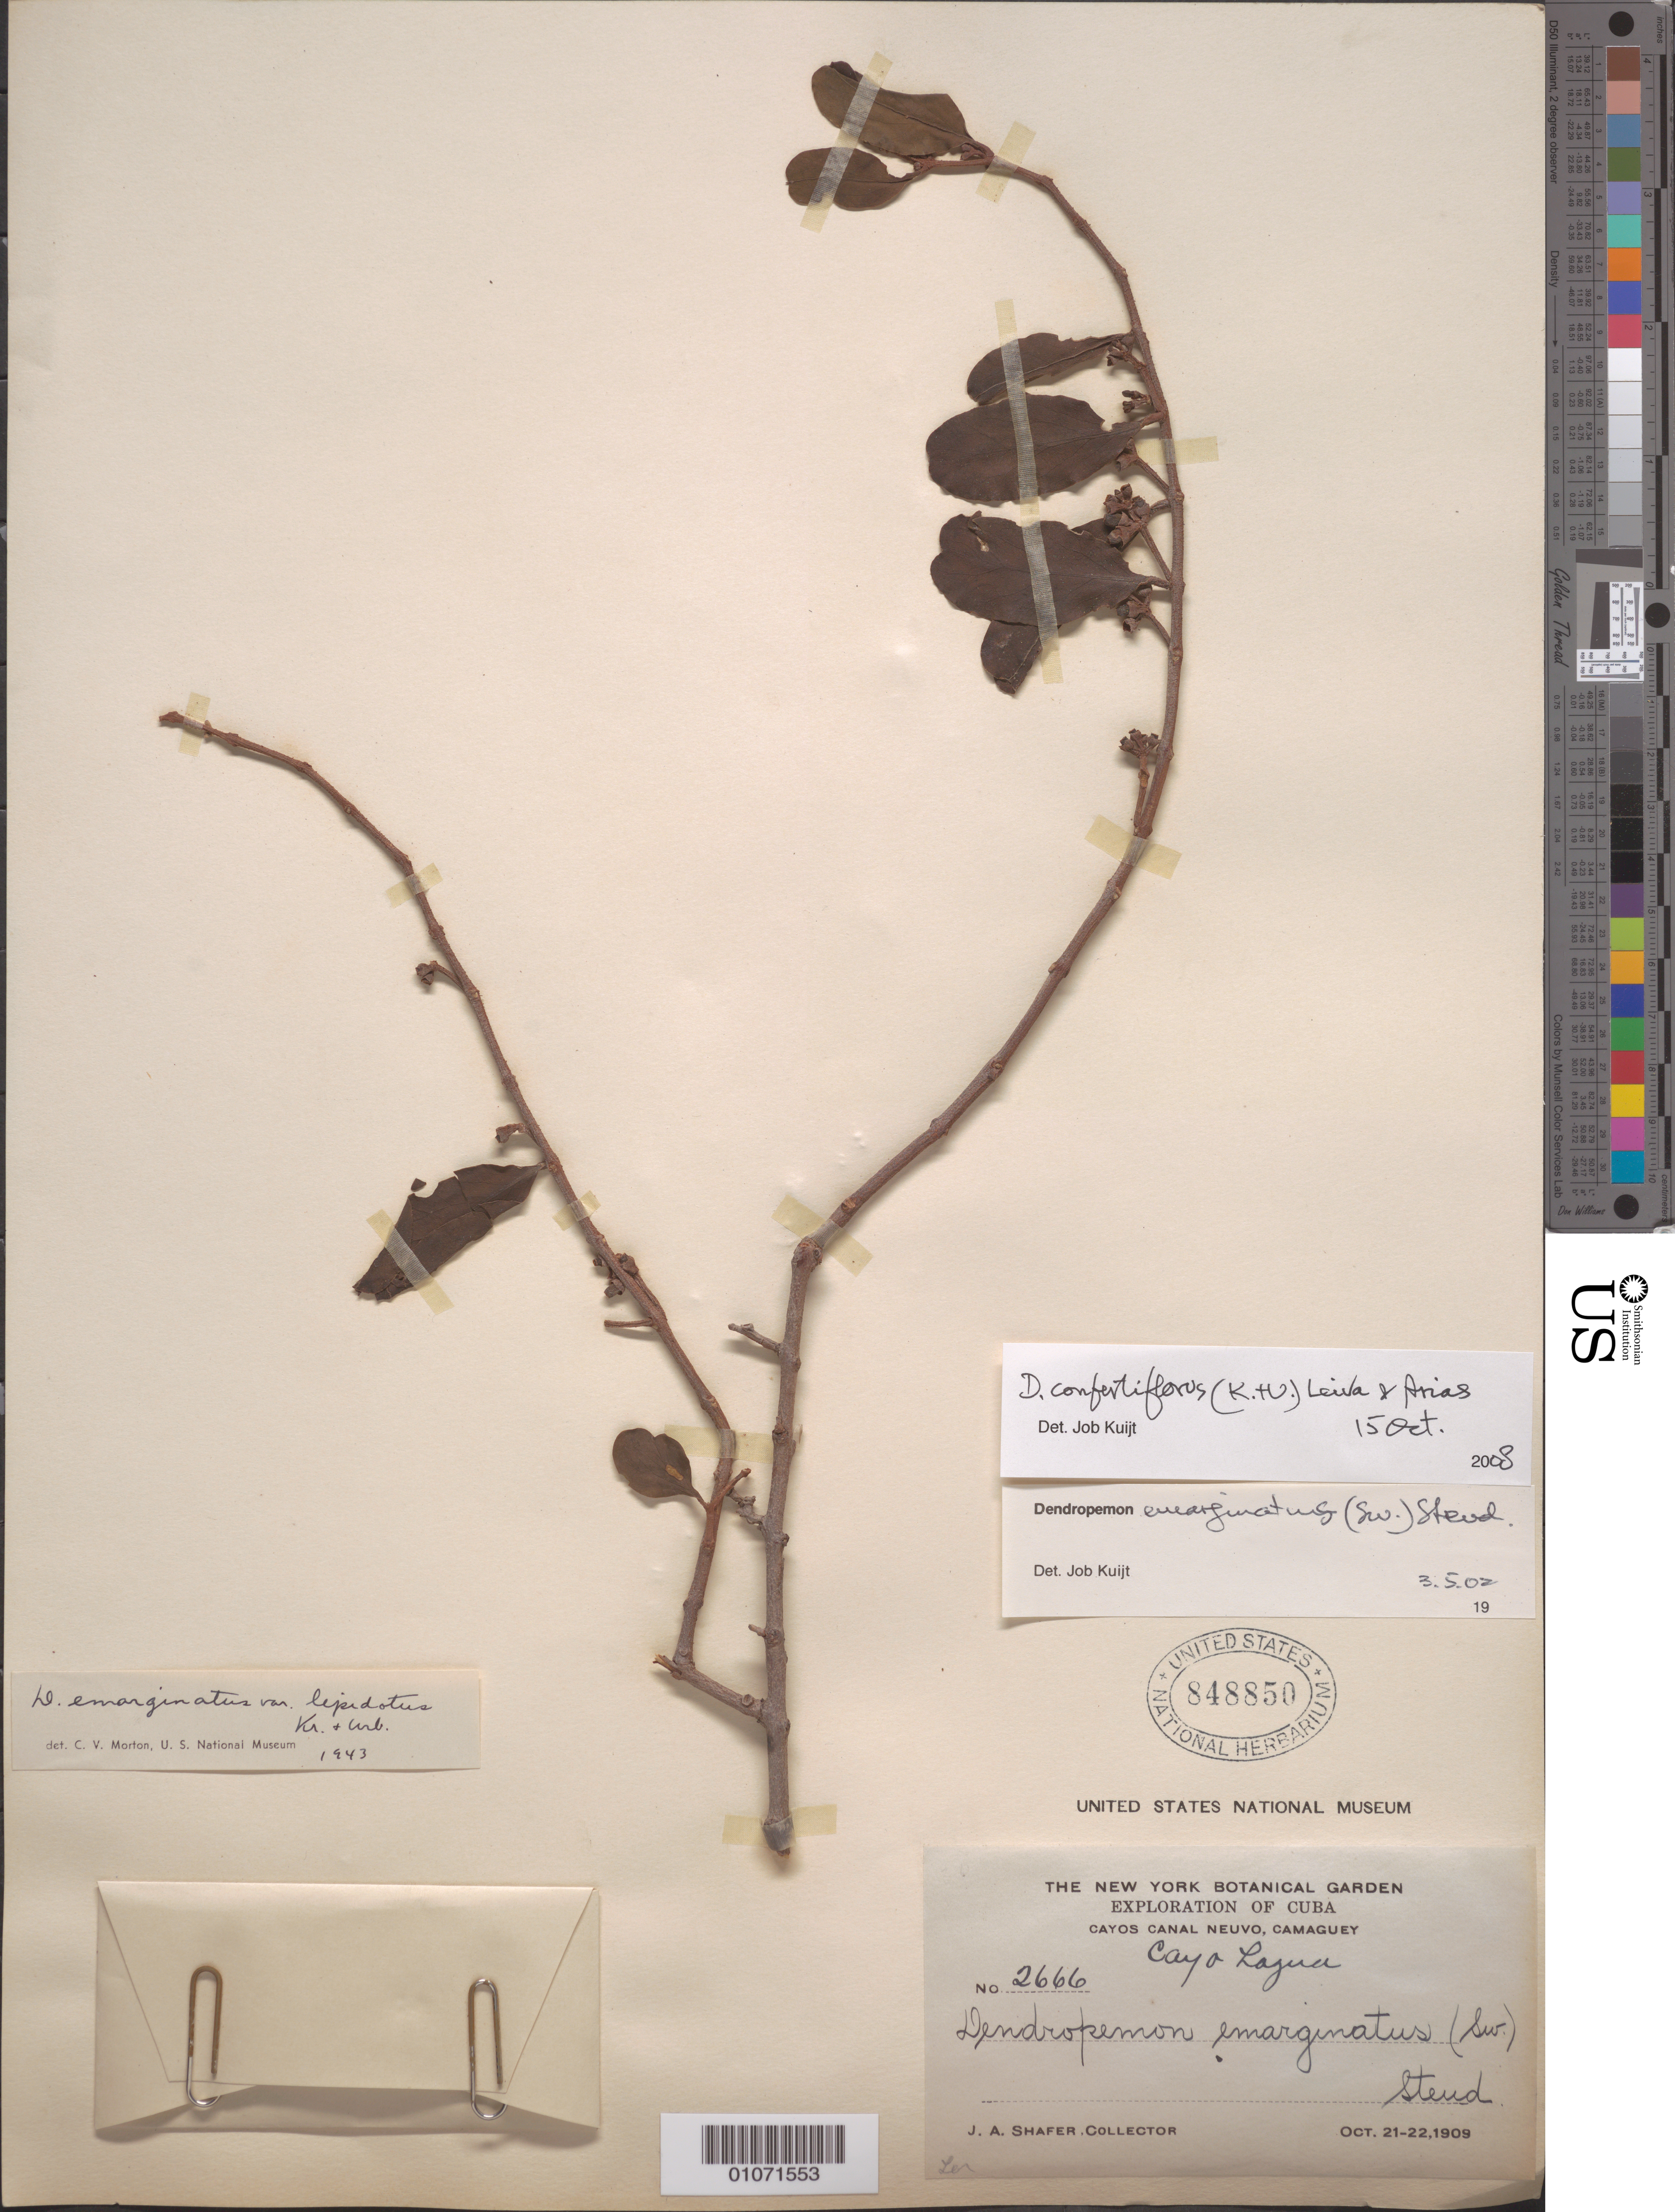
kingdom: Plantae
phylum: Tracheophyta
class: Magnoliopsida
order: Santalales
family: Loranthaceae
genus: Dendropemon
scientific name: Dendropemon confertiflorus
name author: (Krug & Urb.) Leiva & I. Arias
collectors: J. A. Shafer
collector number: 2666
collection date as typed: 21 Oct 1909 to 22 Oct 1909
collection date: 1909-10-21/1909-10-22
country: Cuba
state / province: Camagüey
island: Cuba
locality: Cayos canal Neuvo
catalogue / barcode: US 848850